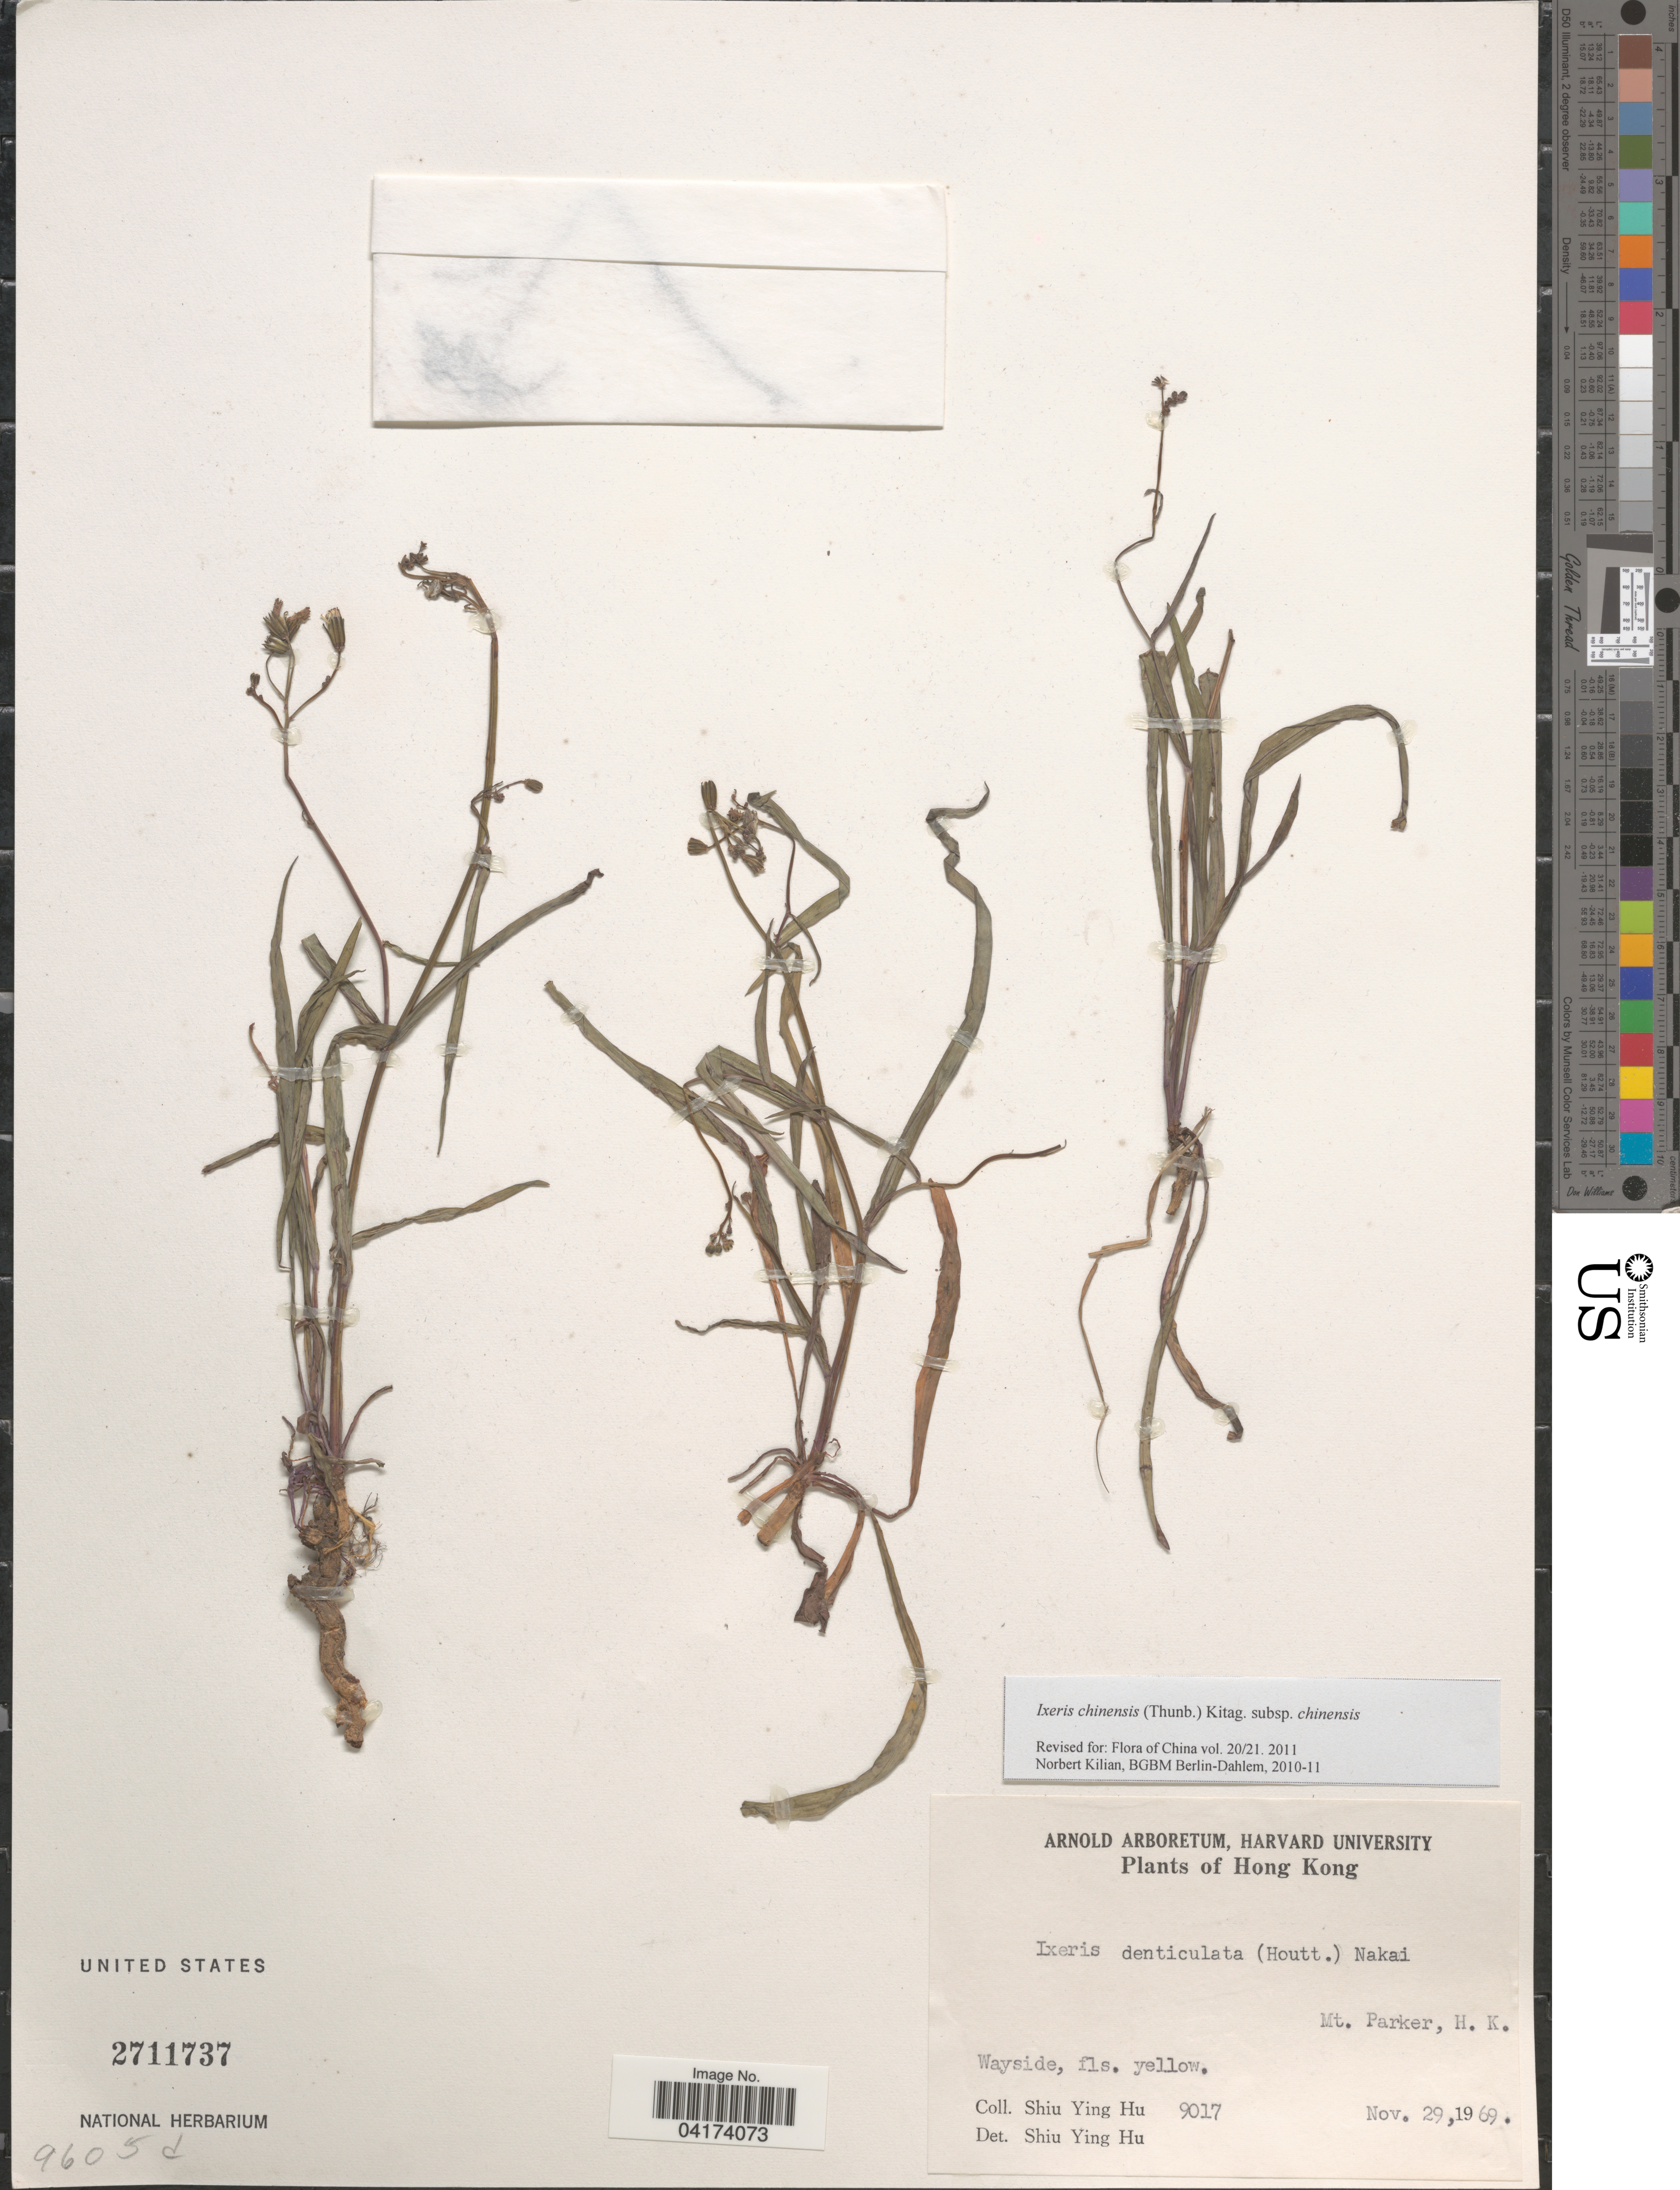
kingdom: Plantae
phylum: Tracheophyta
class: Magnoliopsida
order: Asterales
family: Asteraceae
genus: Ixeris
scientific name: Ixeris chinensis subsp. chinensis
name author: (Thunb.) Nakai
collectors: S. Y. Hu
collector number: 9017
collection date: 1969-11-29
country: China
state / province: Hong Kong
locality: Mt. Parker.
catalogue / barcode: US 2711737